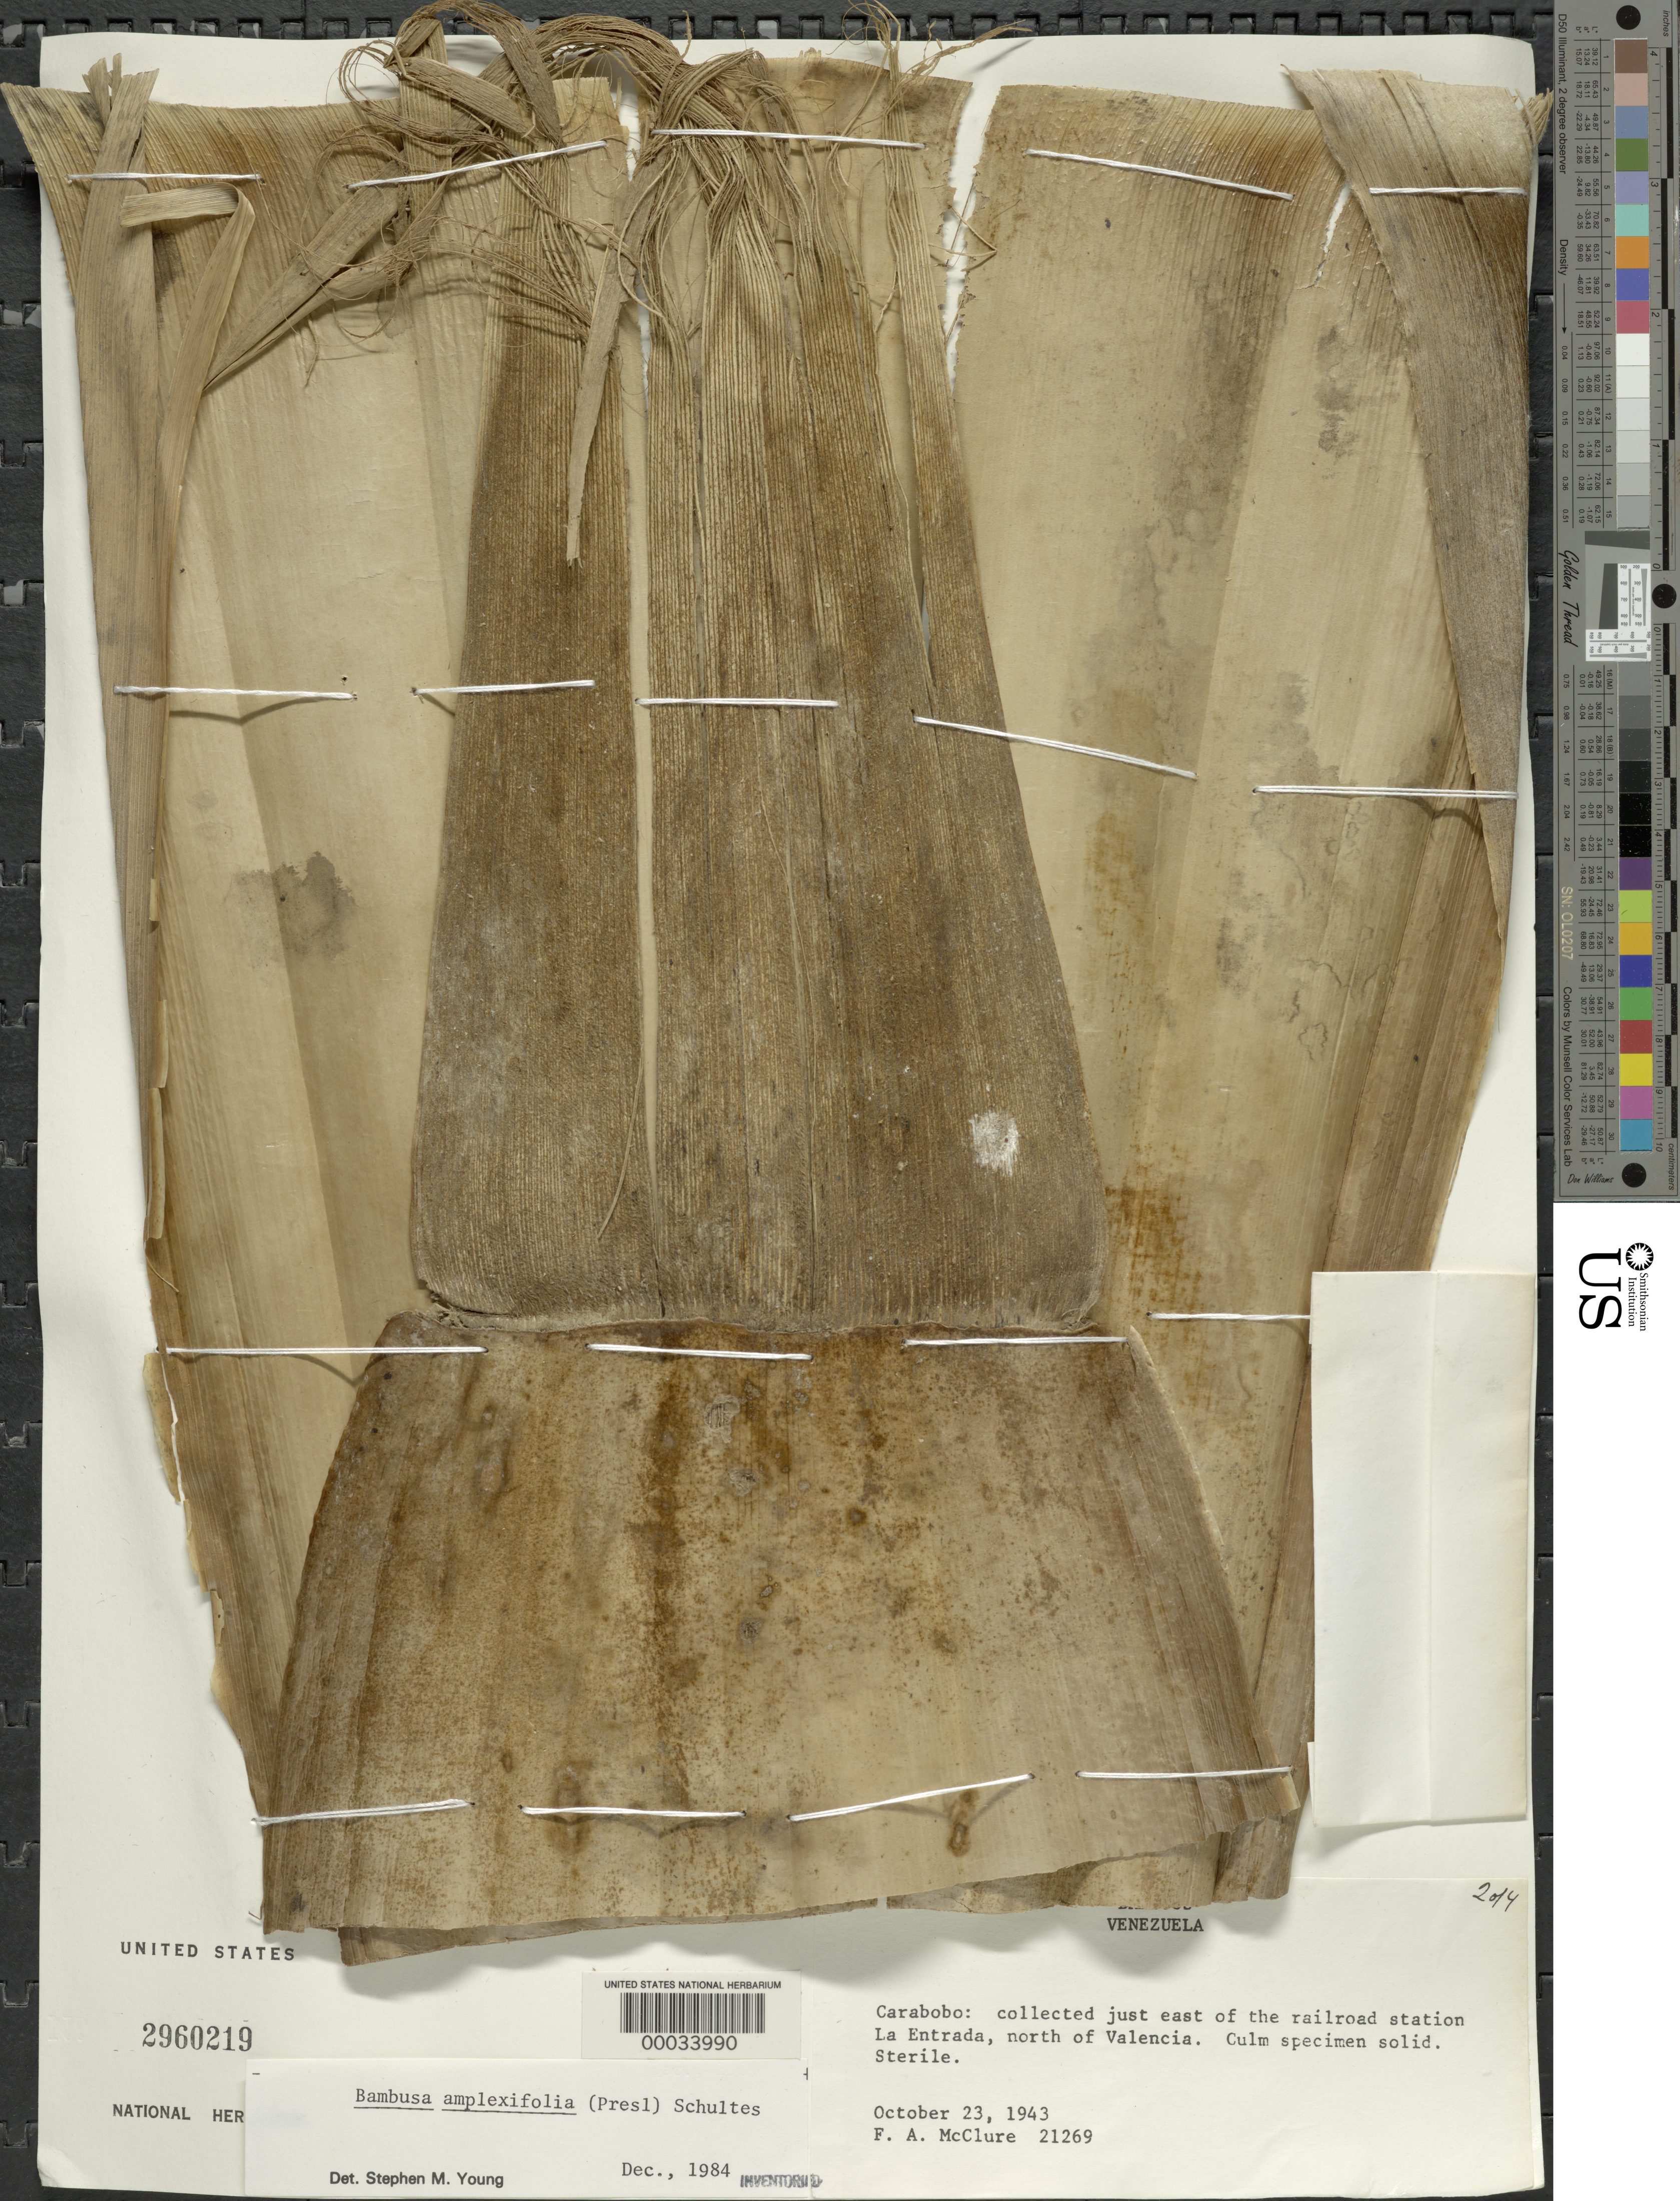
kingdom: Plantae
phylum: Tracheophyta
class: Liliopsida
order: Poales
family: Poaceae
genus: Guadua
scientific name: Guadua amplexifolia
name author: J. Presl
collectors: F. A. McClure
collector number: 21269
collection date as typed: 23 Oct 1943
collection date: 1943-10-23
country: Venezuela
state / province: Carabobo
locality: La entrada, valencia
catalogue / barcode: US 2960219